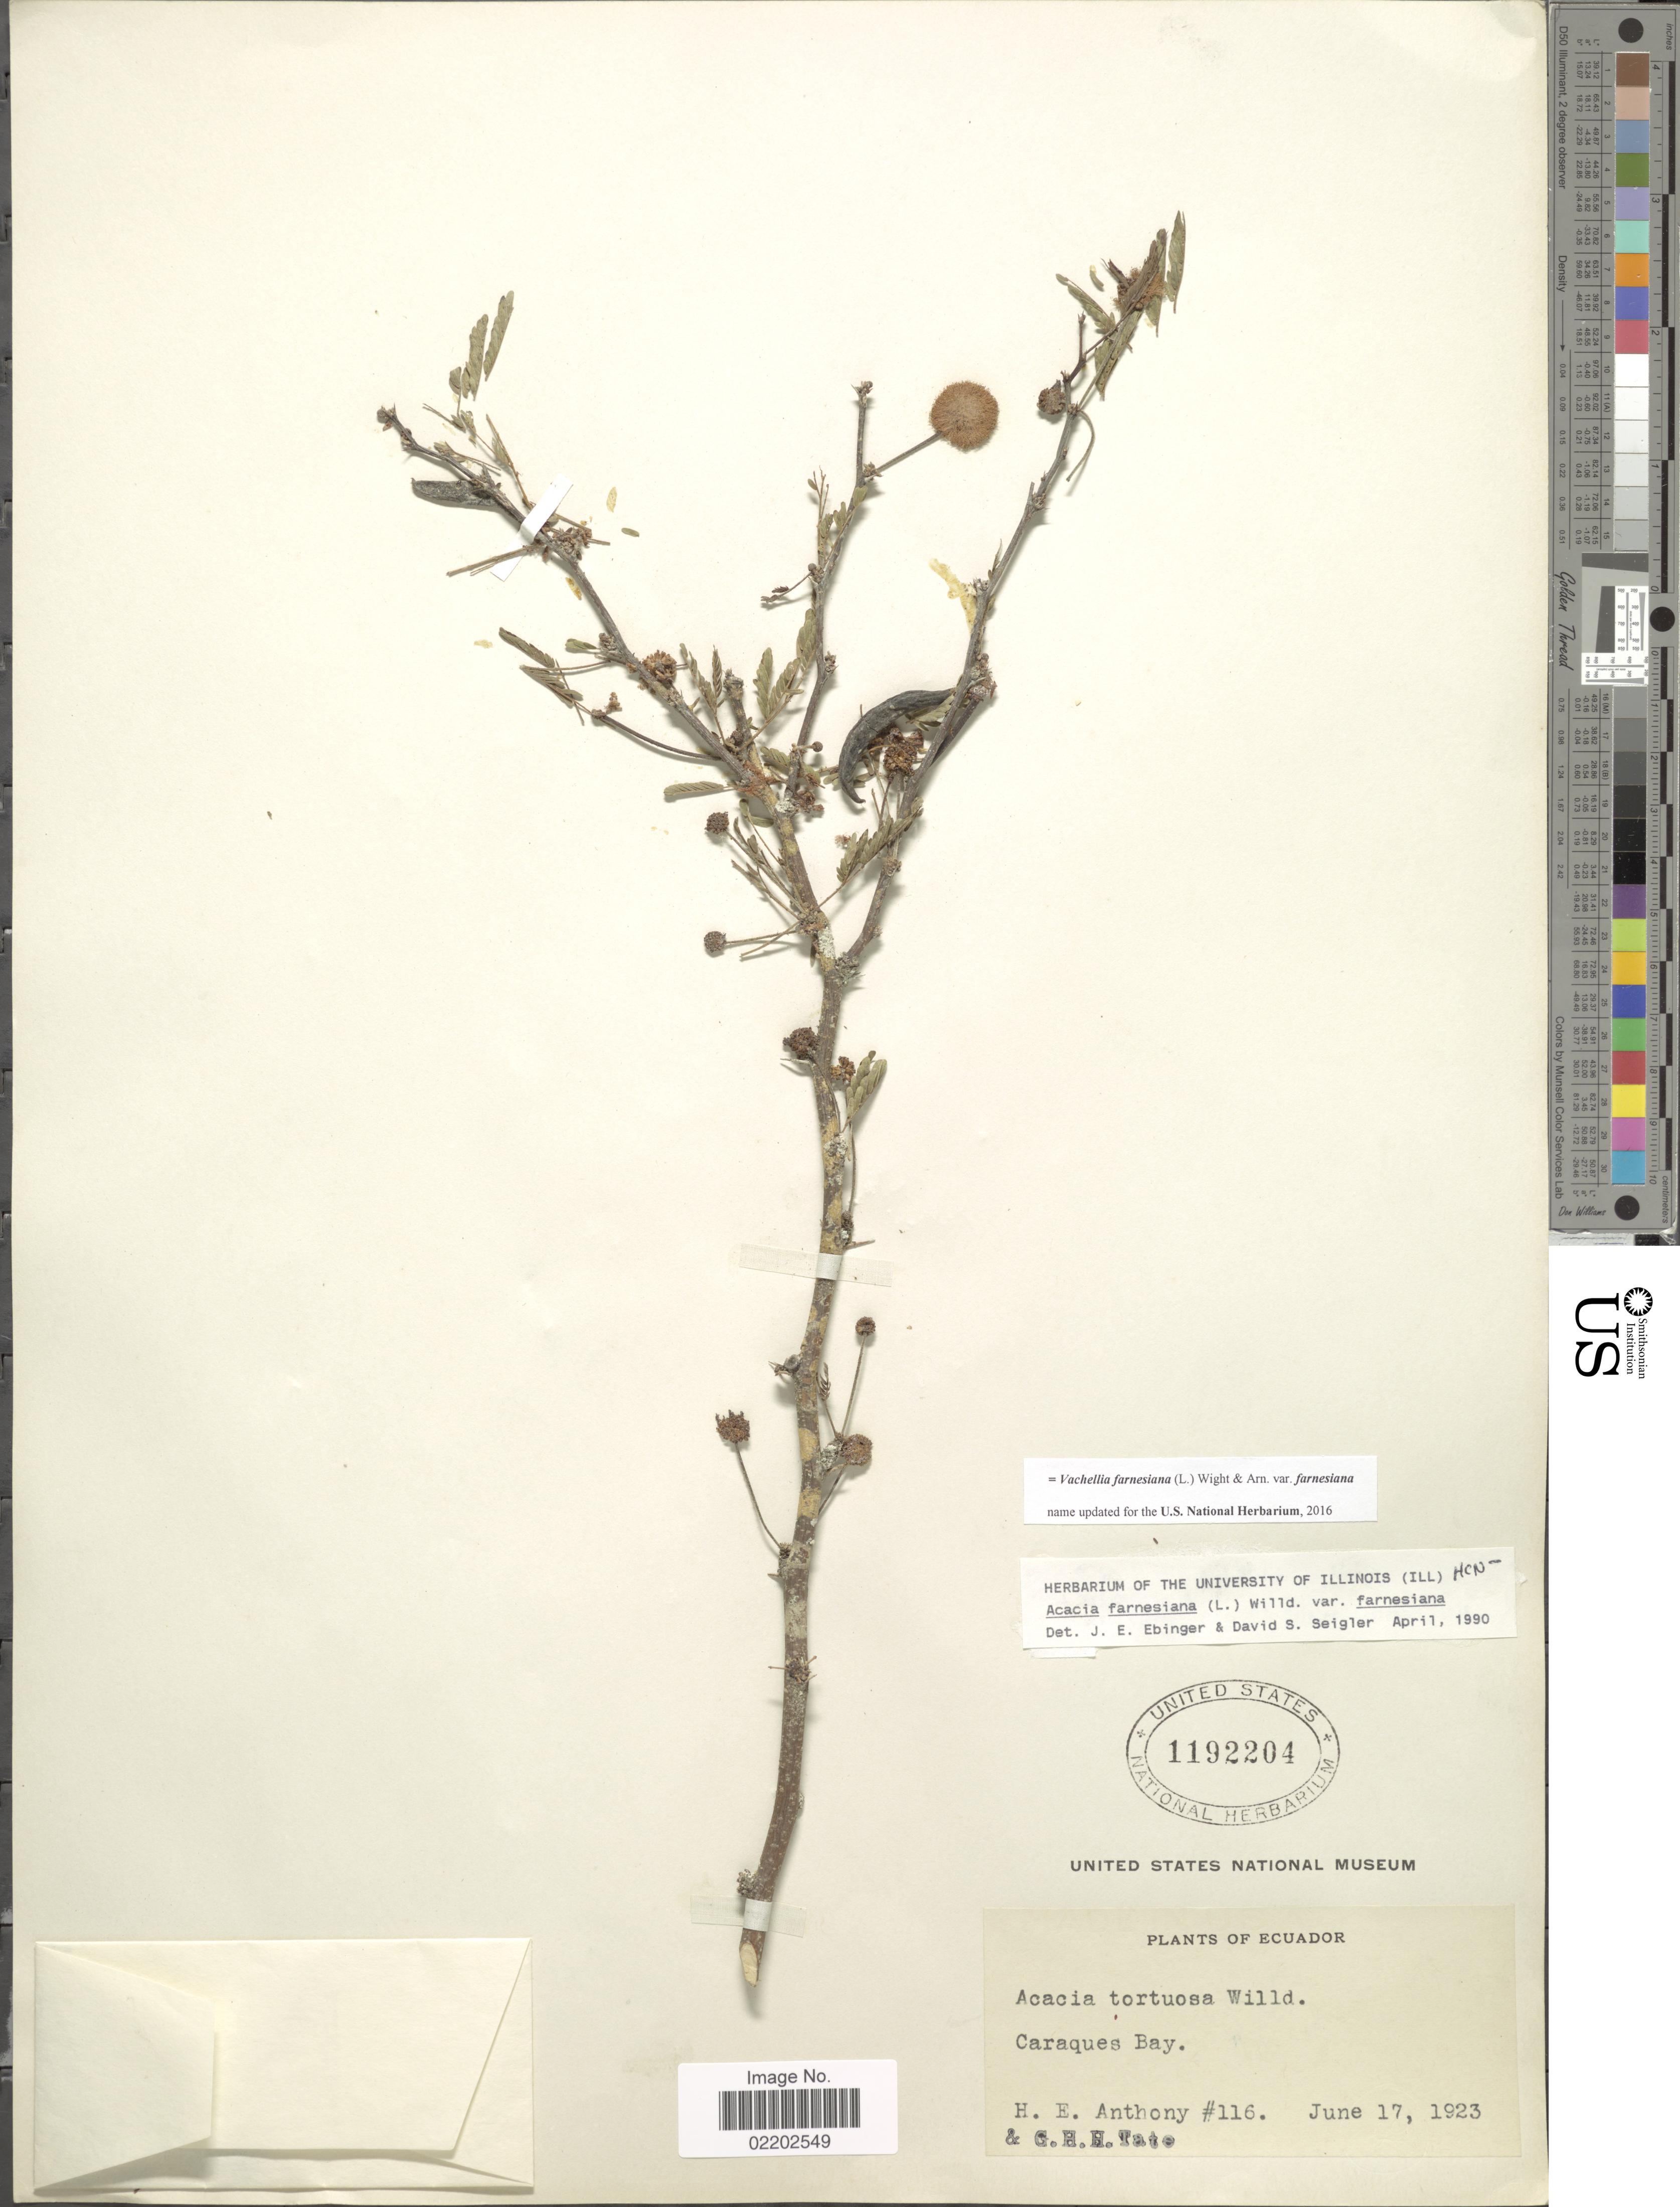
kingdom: Plantae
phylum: Tracheophyta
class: Magnoliopsida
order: Fabales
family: Fabaceae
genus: Vachellia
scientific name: Vachellia farnesiana var. farnesiana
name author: (L.) Wight & Arn.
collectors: H. E. Anthony & G. H. H.Tate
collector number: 116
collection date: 1923-06-17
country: Ecuador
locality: Caraques Bay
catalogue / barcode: US 1192204